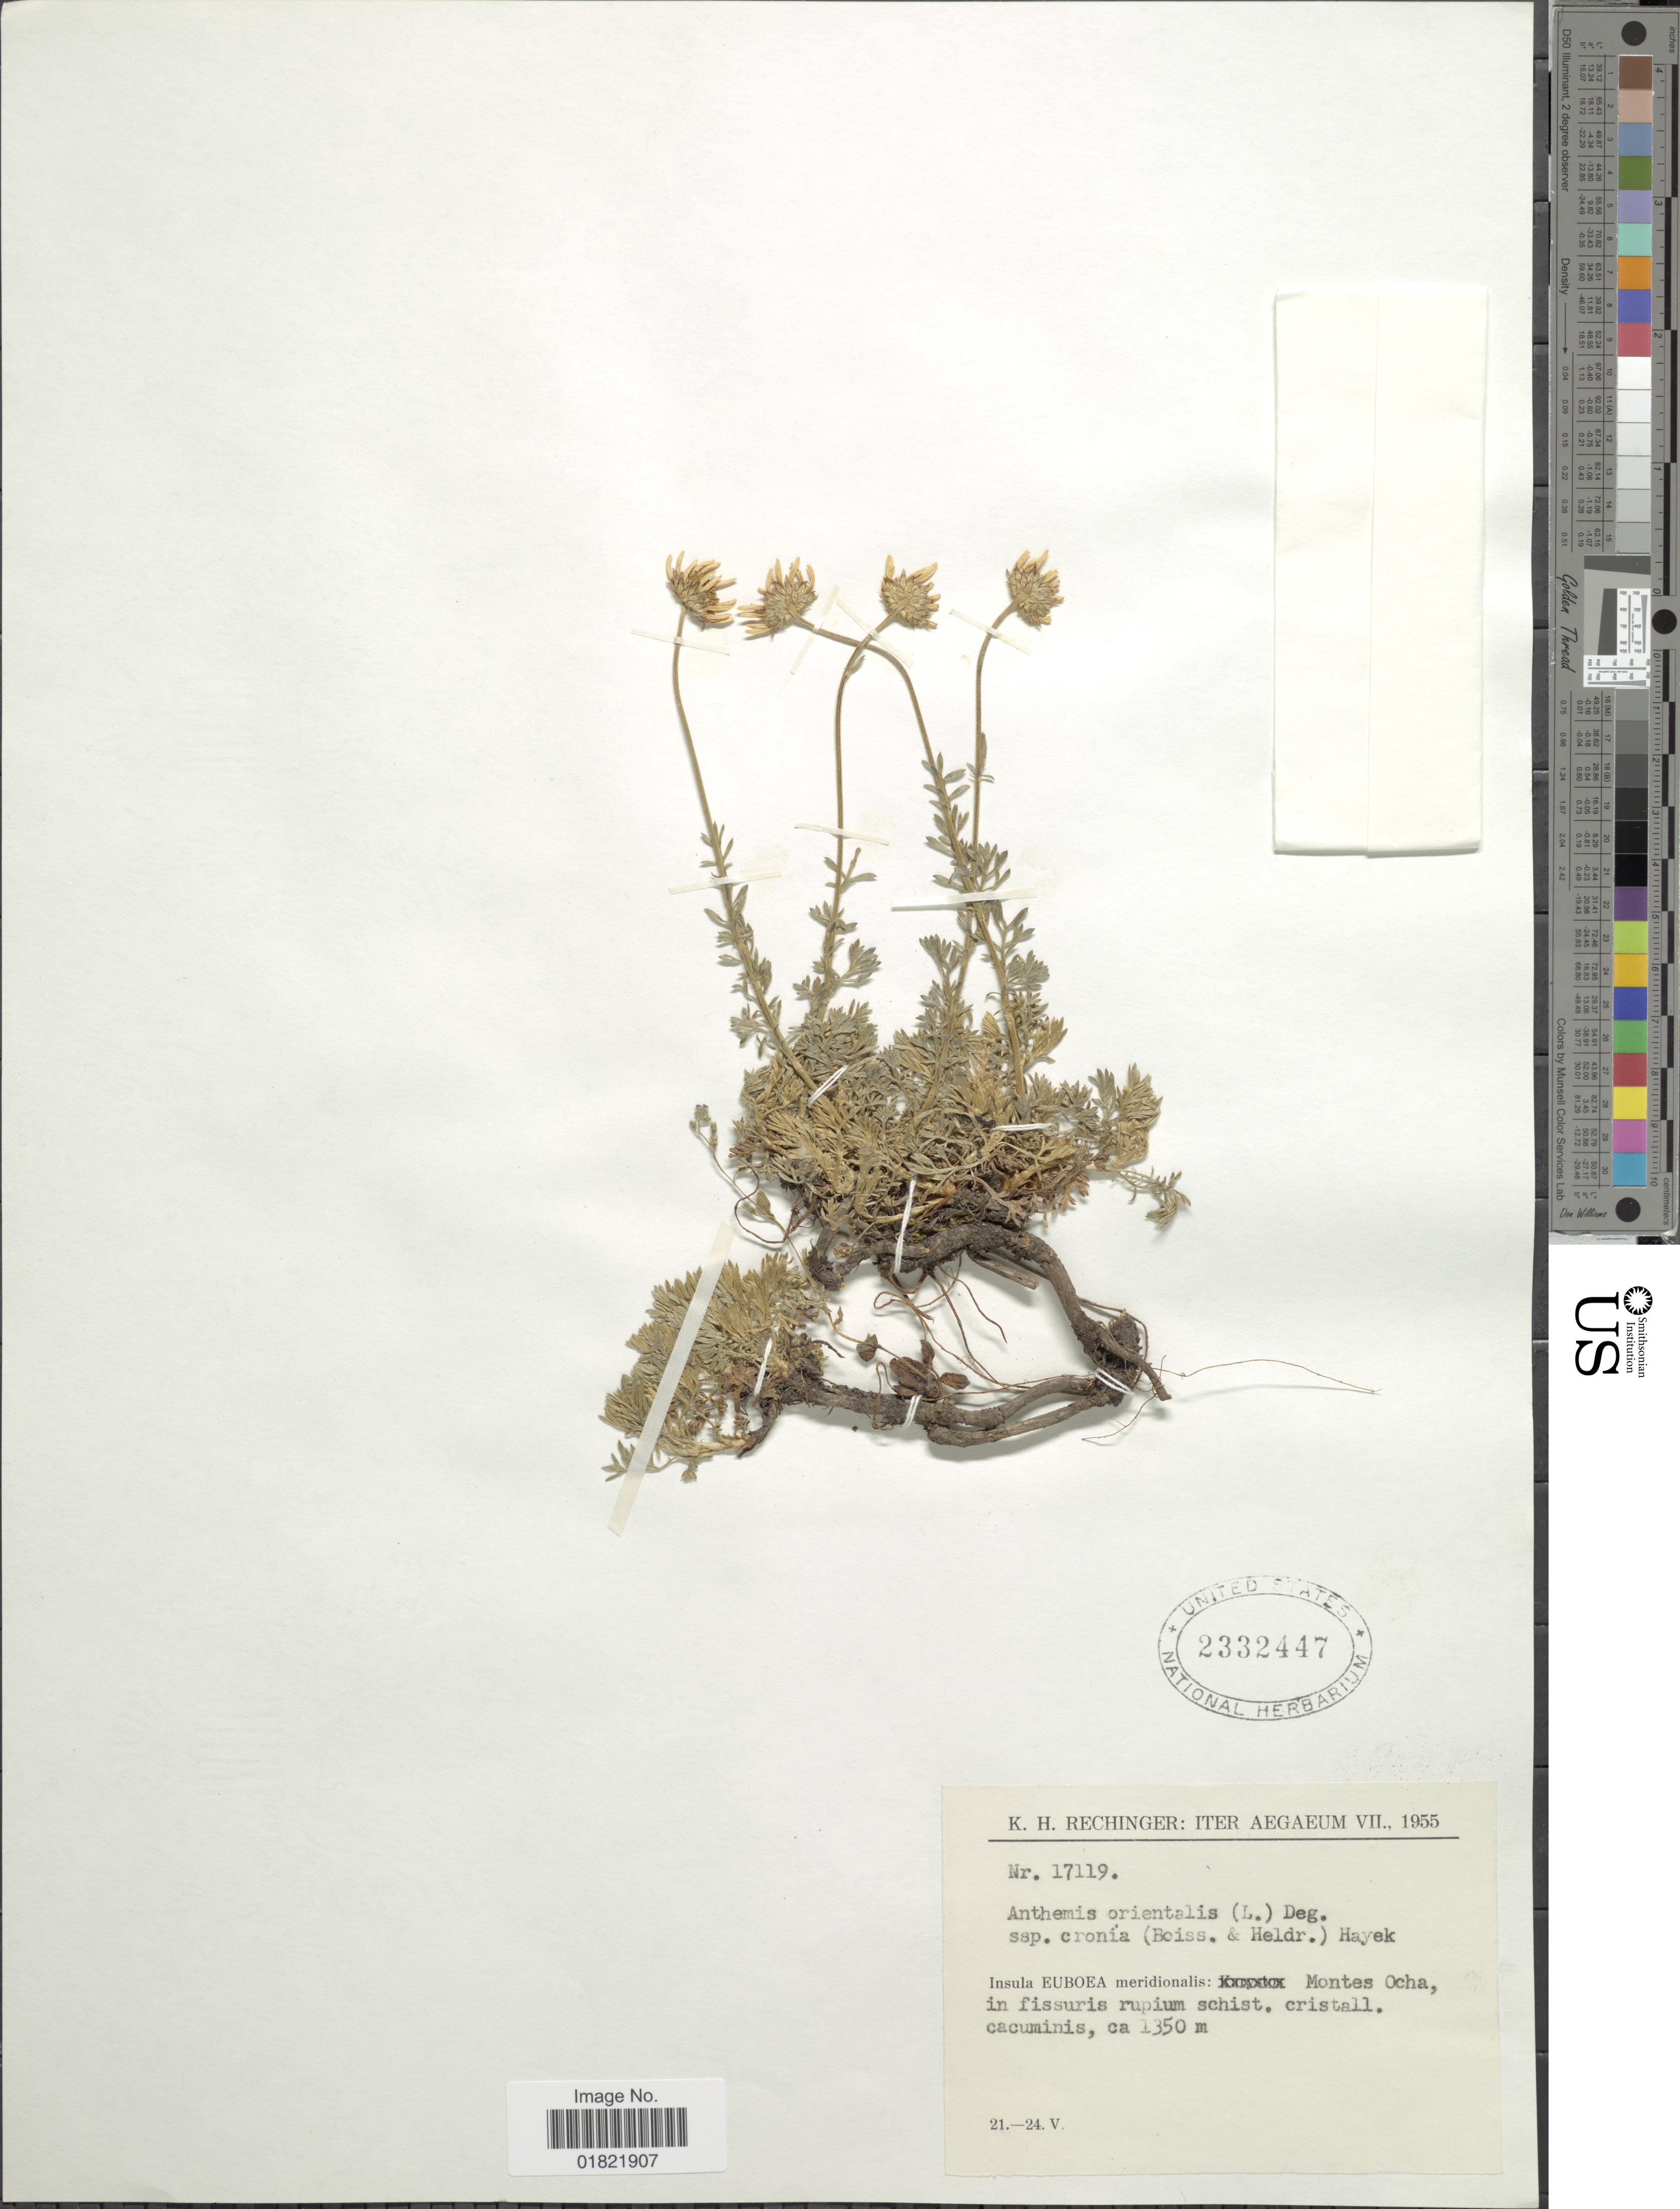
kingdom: Plantae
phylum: Tracheophyta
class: Magnoliopsida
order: Asterales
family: Asteraceae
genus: Anthemis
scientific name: Anthemis orientalis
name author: (L.) Degen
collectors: K. H. Rechinger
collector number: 17119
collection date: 1955-05-21/1955-05-24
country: Greece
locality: Insula Euboea meridionalis: Montes Ocha,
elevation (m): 1350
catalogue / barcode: US 2332447